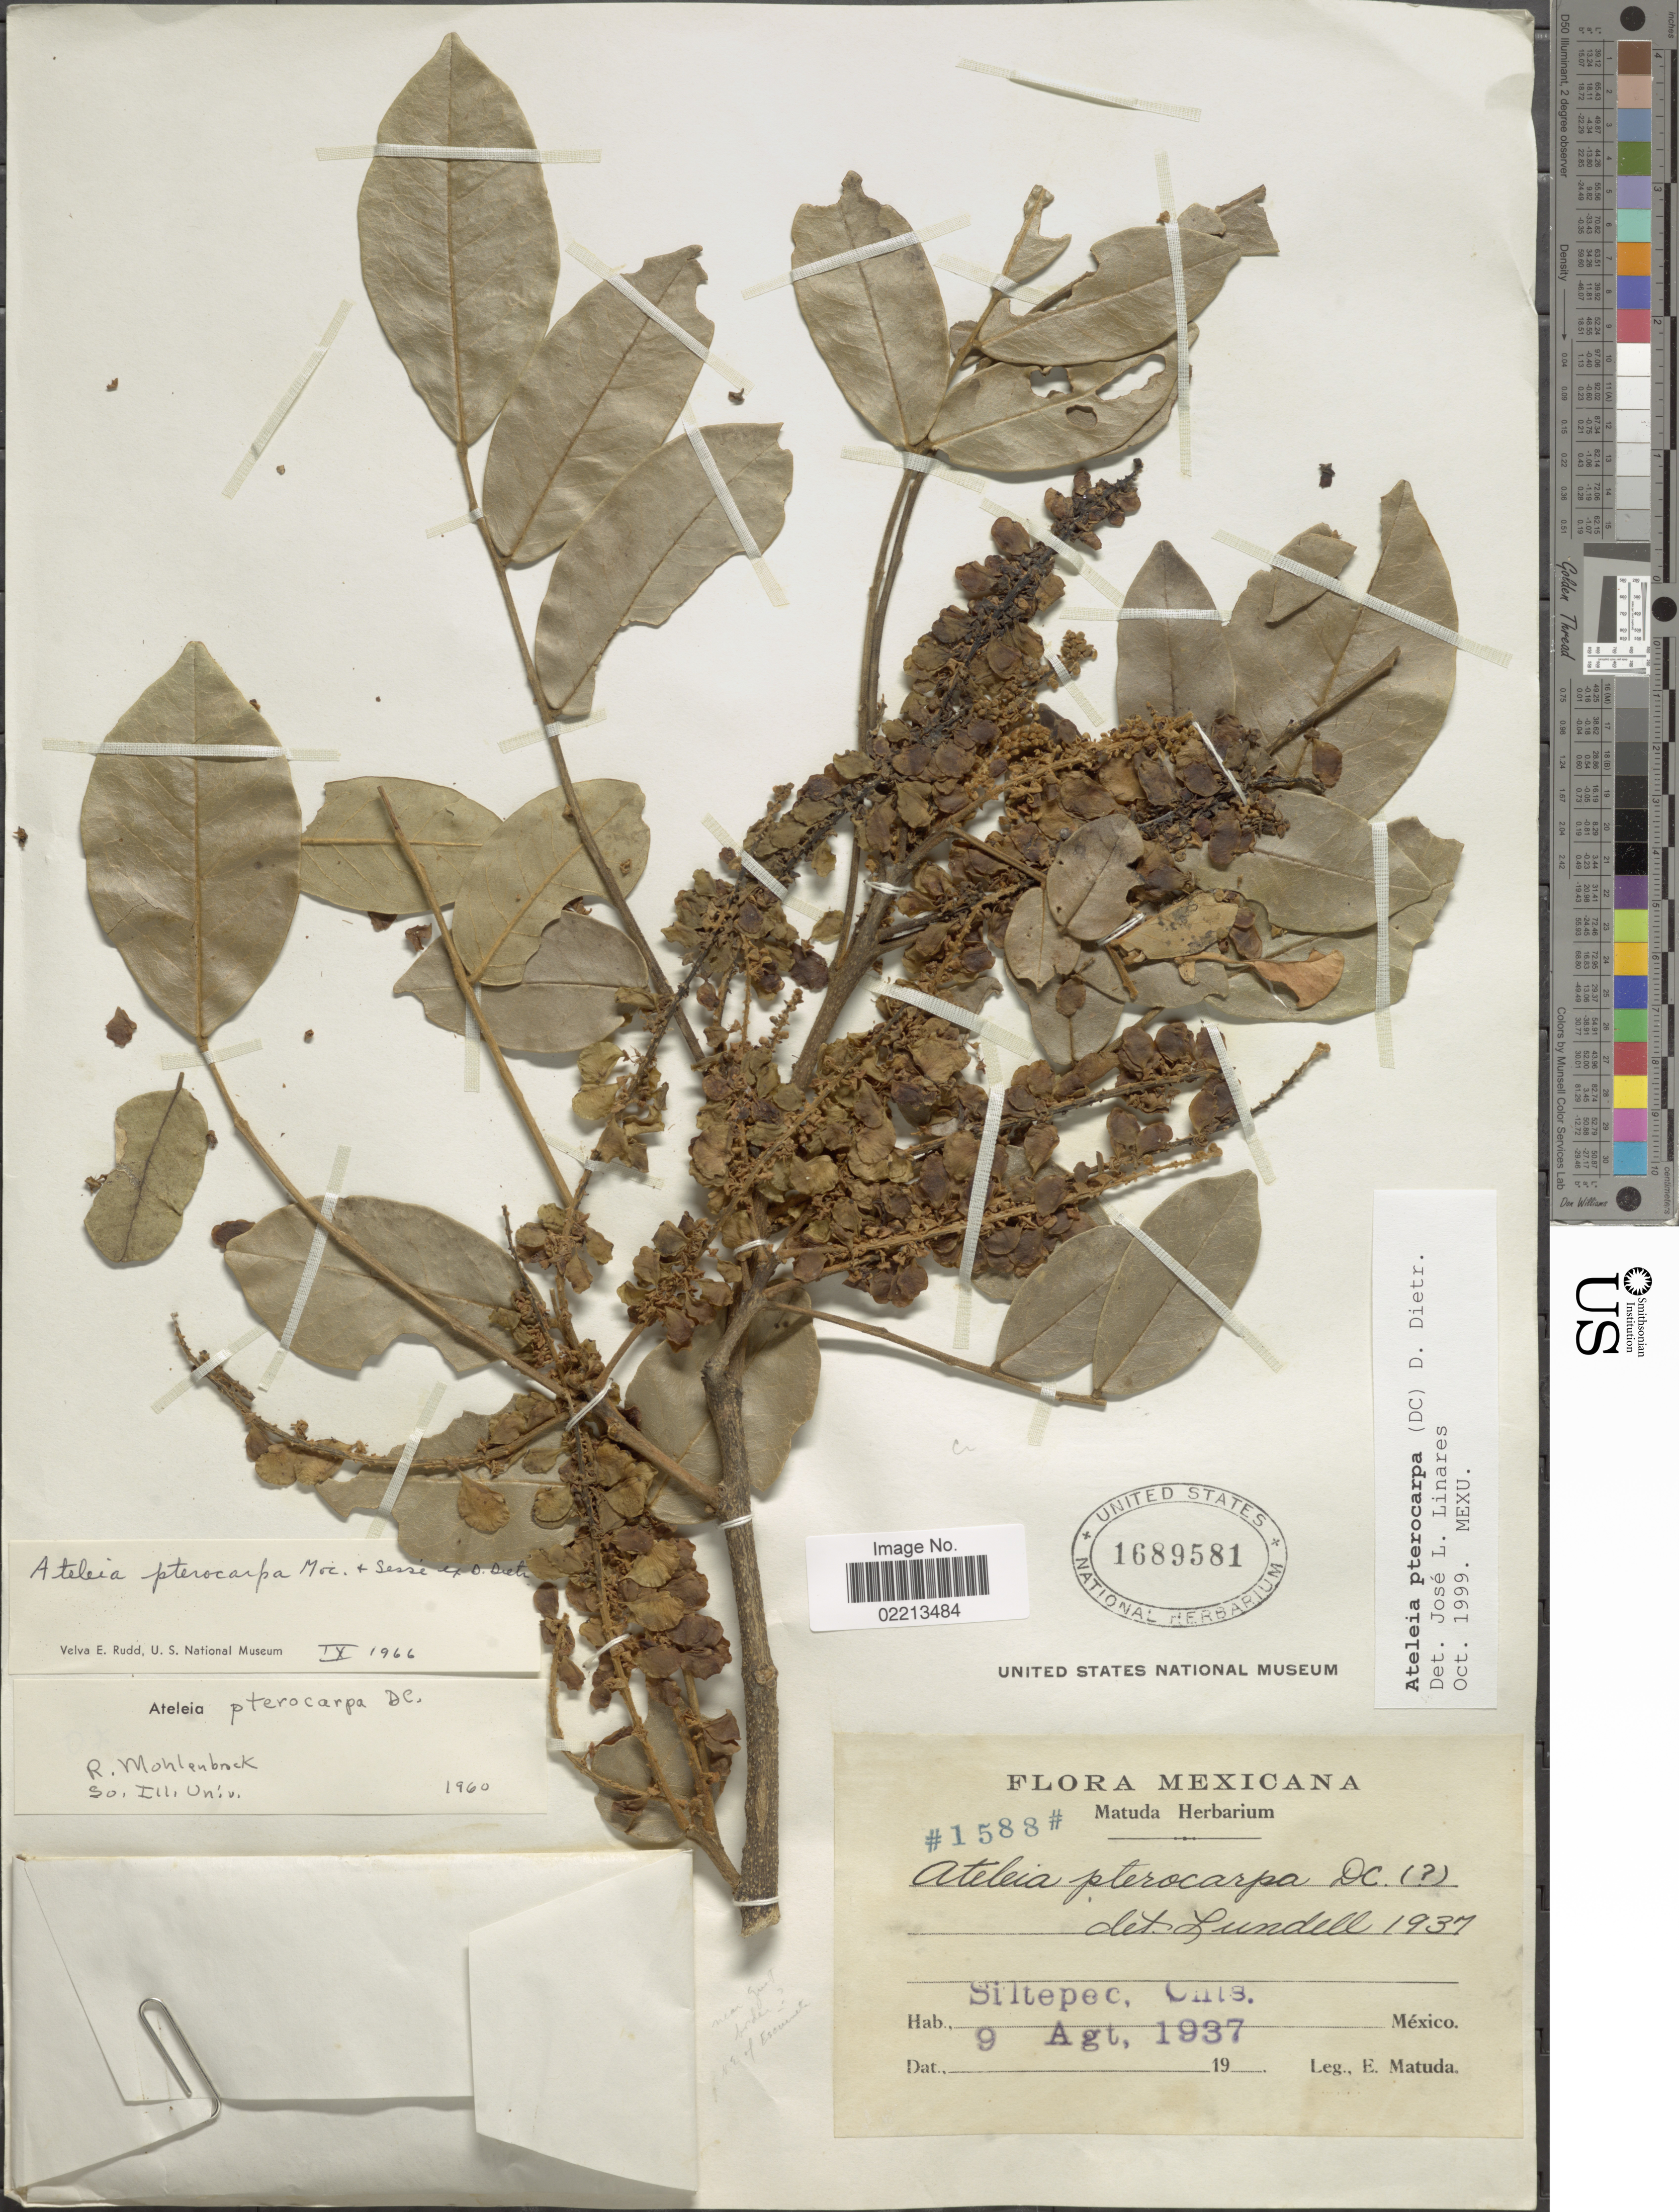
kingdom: Plantae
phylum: Tracheophyta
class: Magnoliopsida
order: Fabales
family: Fabaceae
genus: Ateleia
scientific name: Ateleia pterocarpa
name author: Moc. & Sessé ex D. Dietr.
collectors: E. Matuda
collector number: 1588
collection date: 1937-08-09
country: Mexico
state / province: Chiapas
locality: Siltepec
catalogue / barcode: US 1689581